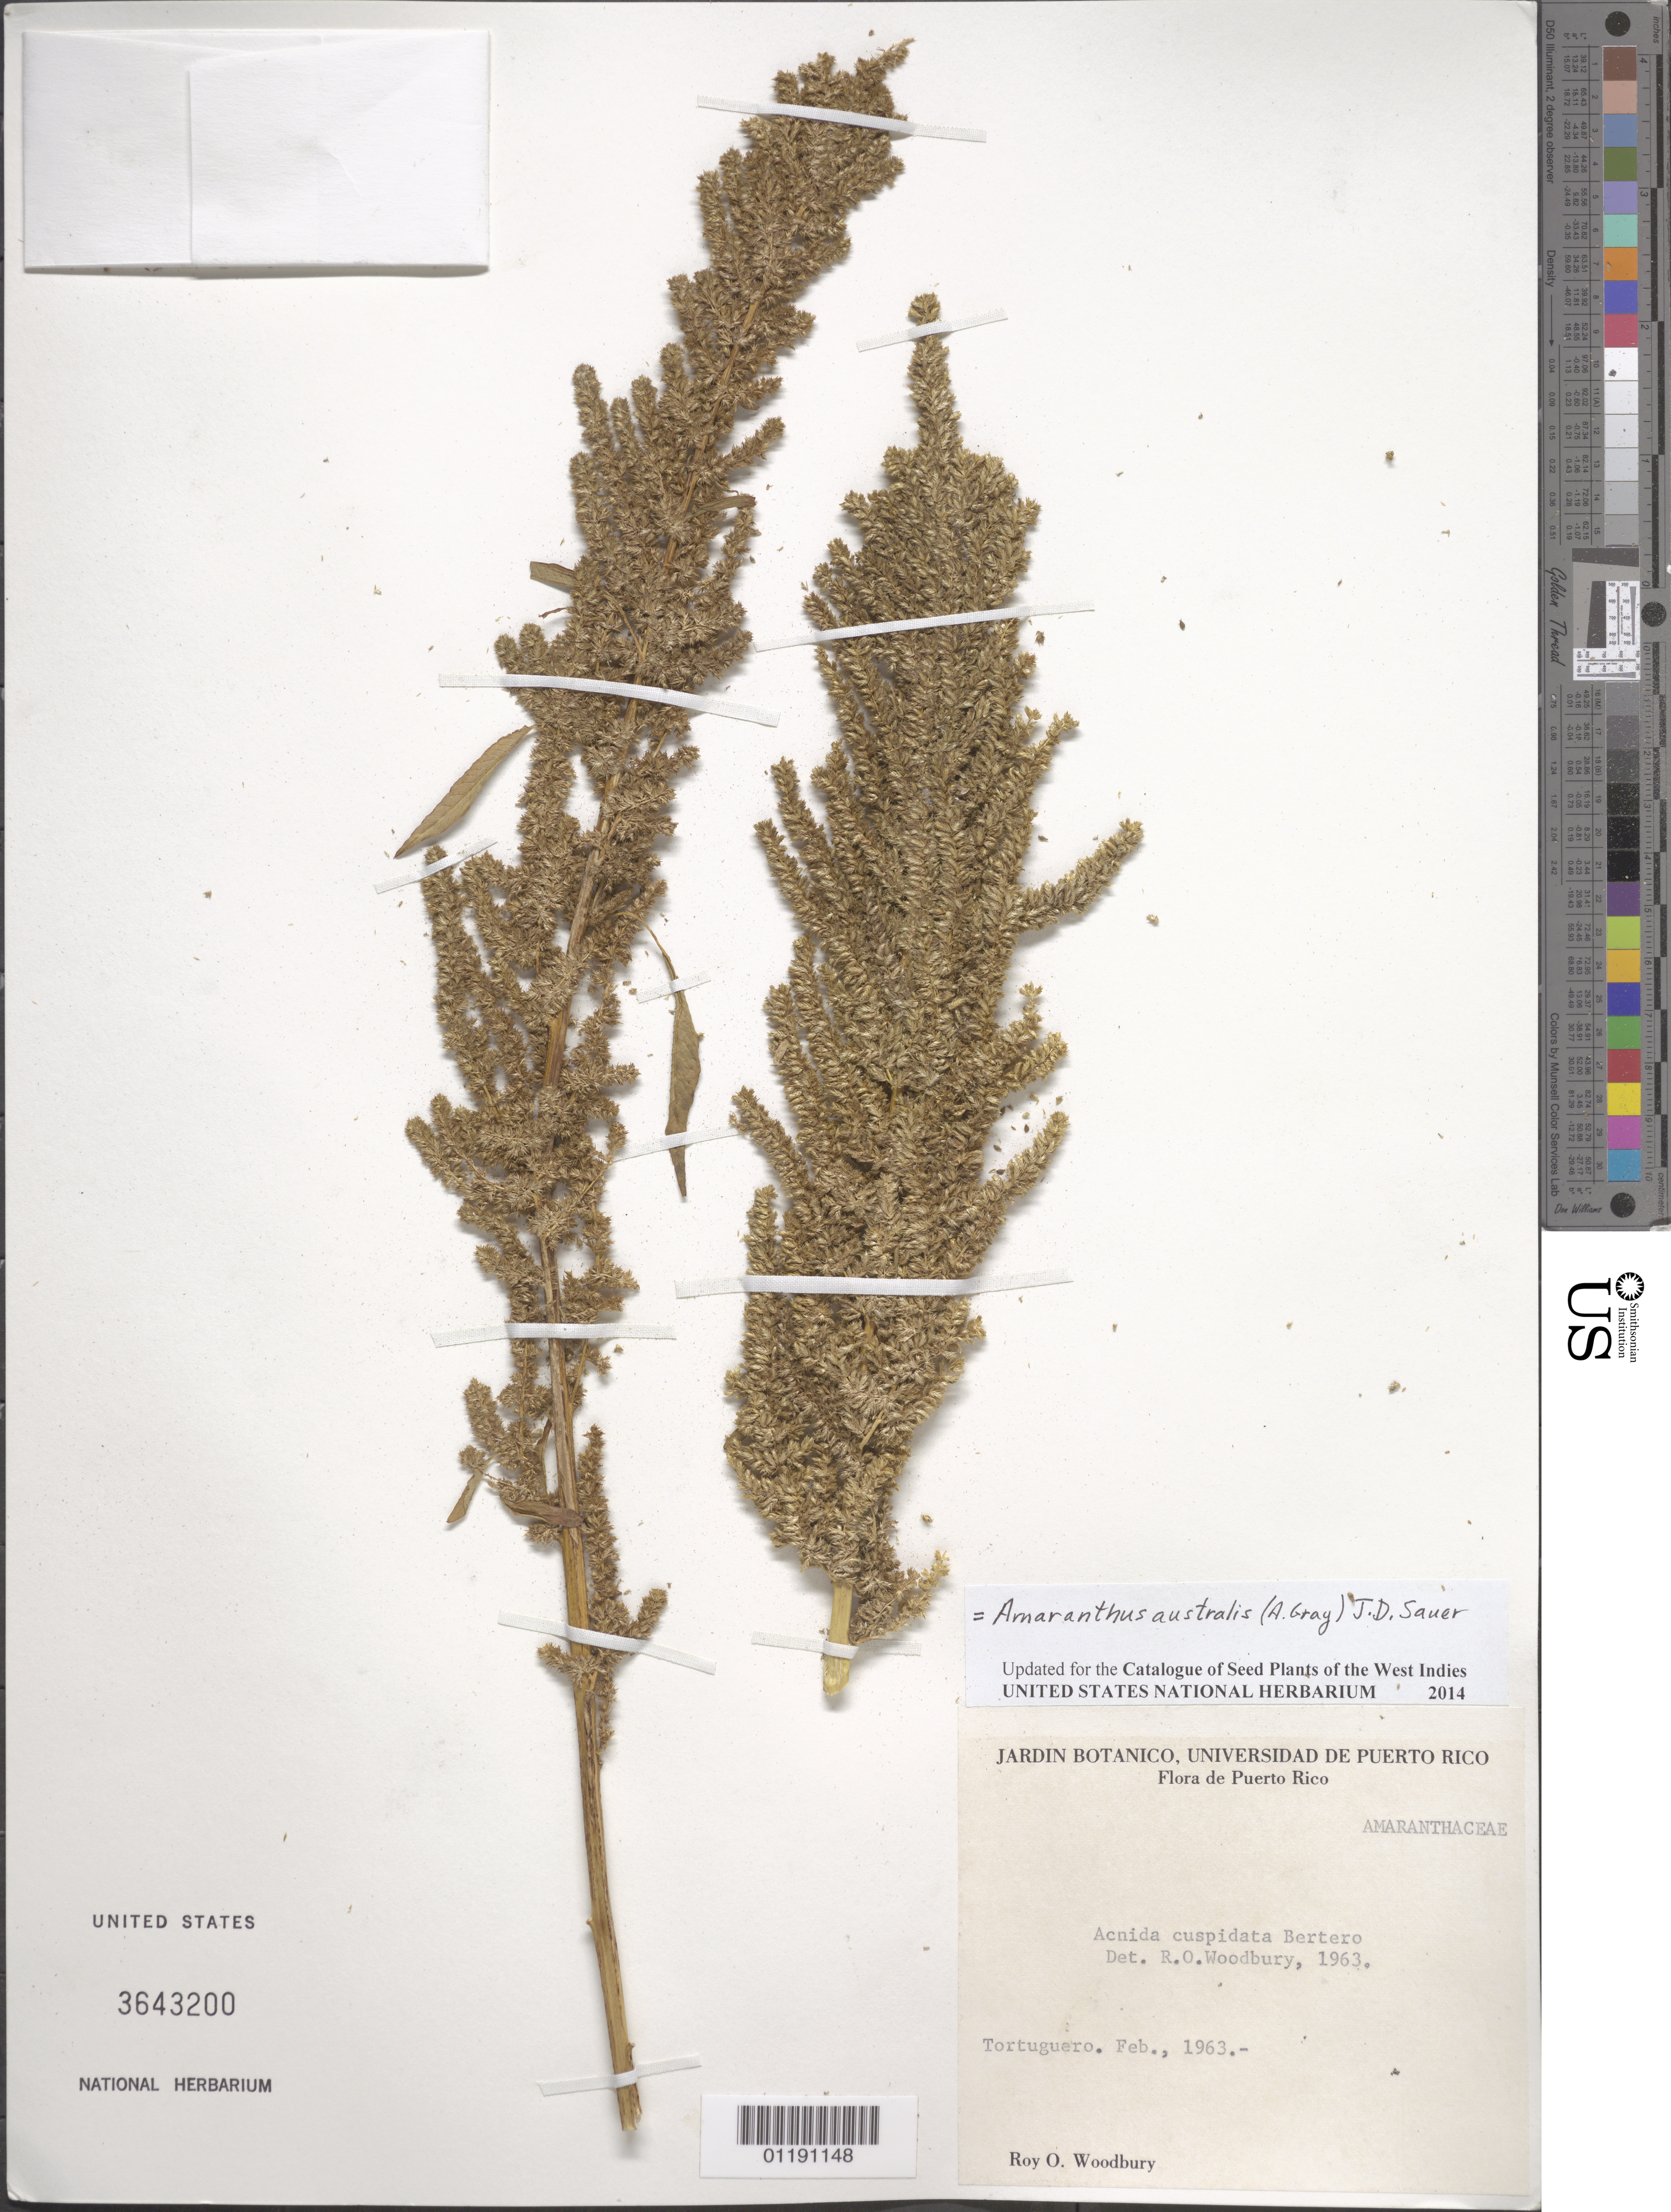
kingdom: Plantae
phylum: Tracheophyta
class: Magnoliopsida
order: Caryophyllales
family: Amaranthaceae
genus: Amaranthus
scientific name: Amaranthus australis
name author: (A. Gray) J.D. Sauer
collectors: R. O. Woodbury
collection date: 1963-02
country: Puerto Rico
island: Puerto Rico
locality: Tortuguero.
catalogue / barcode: US 3643200